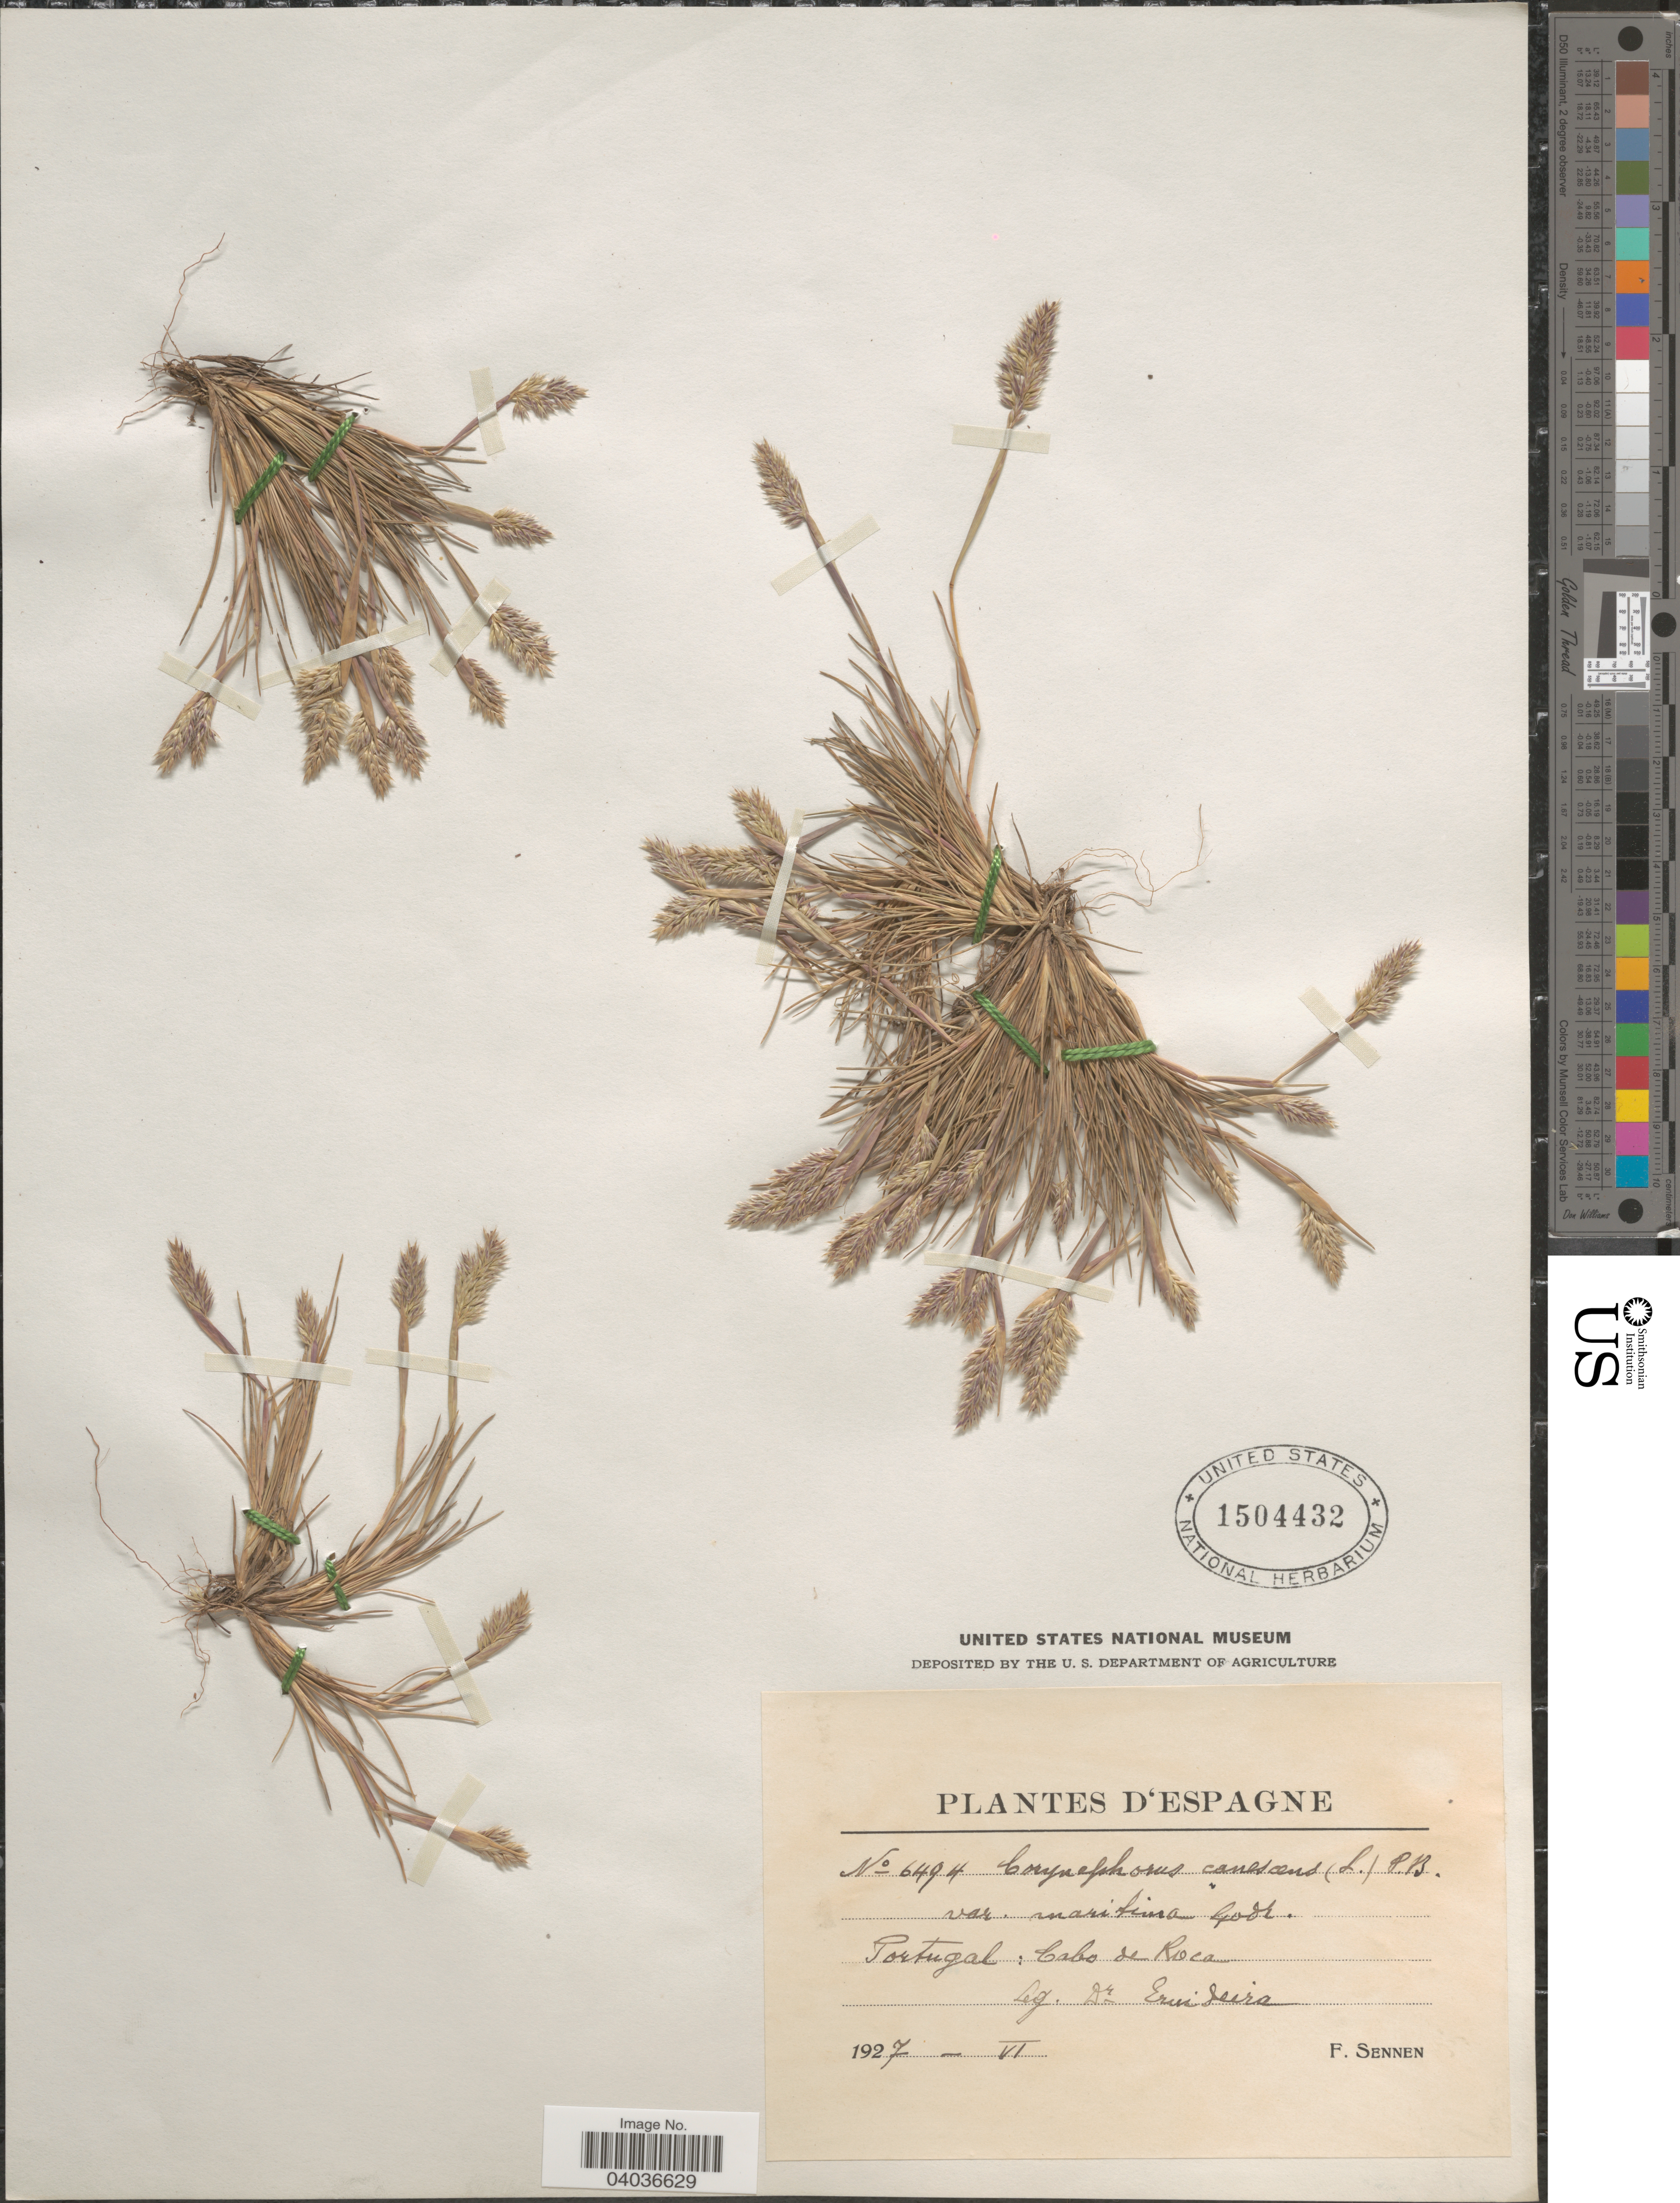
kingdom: Plantae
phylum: Tracheophyta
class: Liliopsida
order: Poales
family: Poaceae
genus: Corynephorus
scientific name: Corynephorus canescens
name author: (L, MEL) P. Beauv.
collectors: Ervideira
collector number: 6494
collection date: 1927-06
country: Portugal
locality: Cabo de Roca.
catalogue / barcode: US 1504432